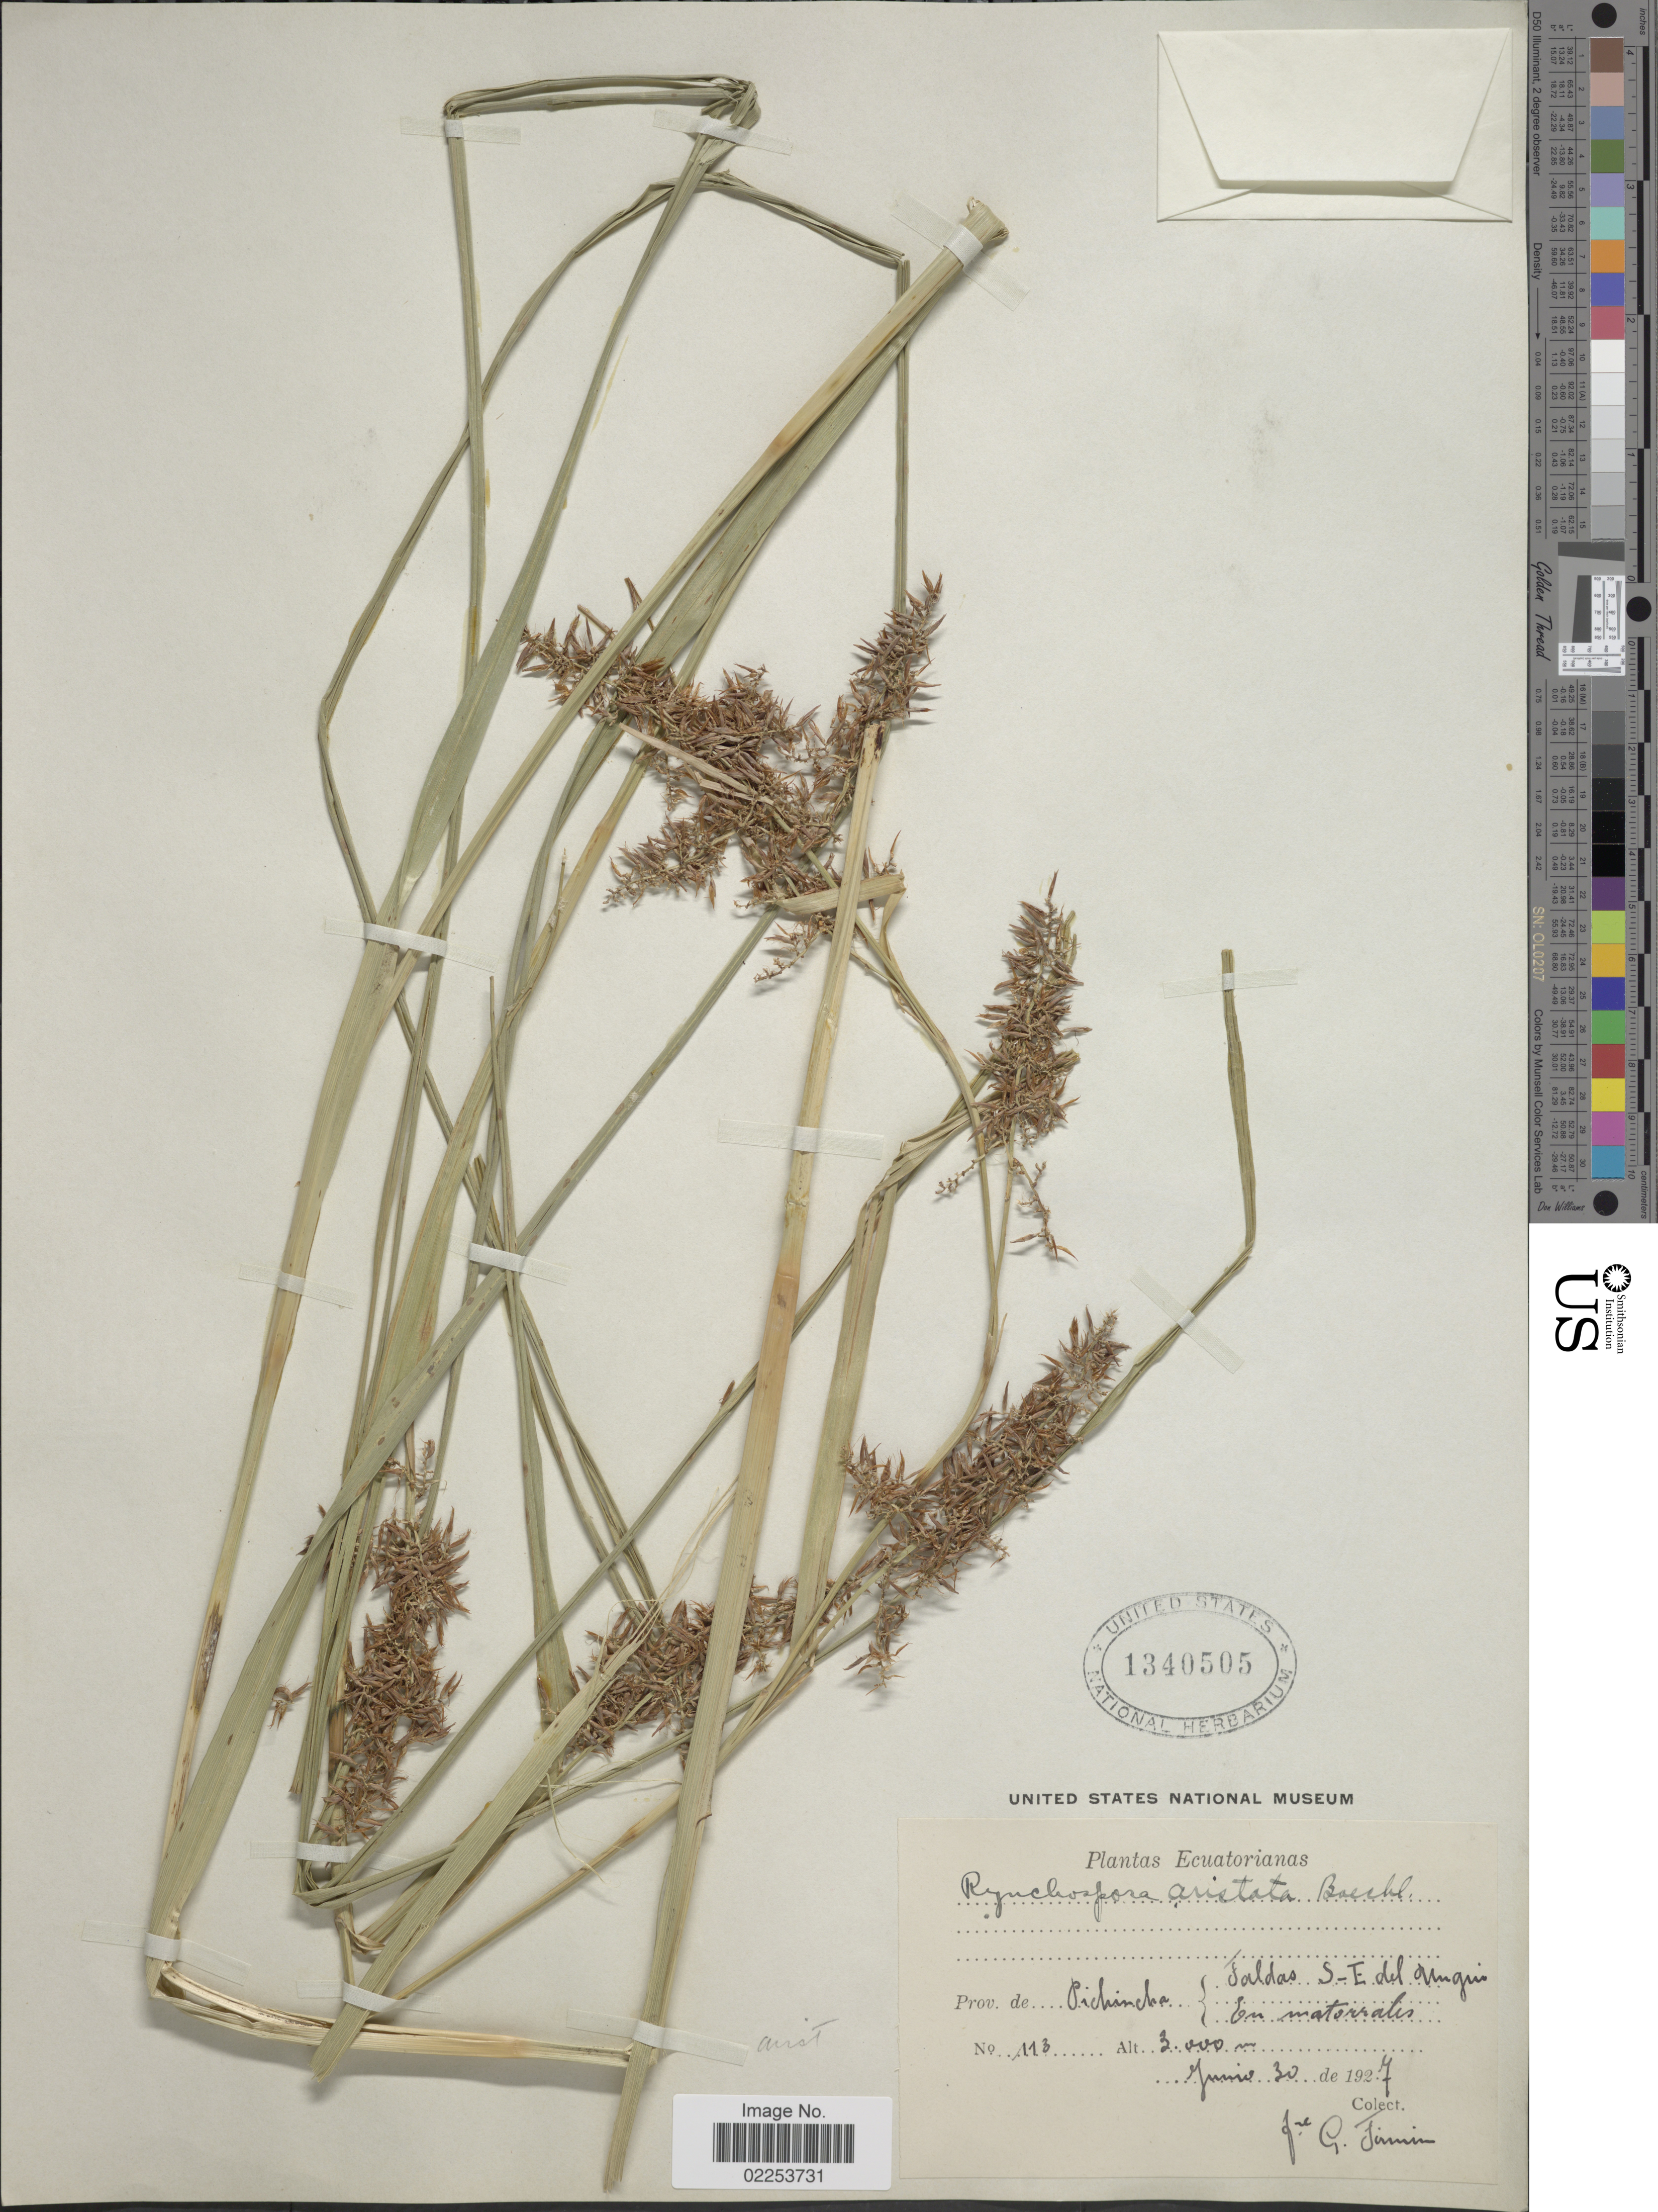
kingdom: Plantae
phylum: Tracheophyta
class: Liliopsida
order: Poales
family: Cyperaceae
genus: Rhynchospora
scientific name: Rhynchospora aristata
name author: Boeckeler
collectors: F. Firmin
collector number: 113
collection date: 1927-06-30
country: Ecuador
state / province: Pichincha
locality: Faldas S-E del Ungui, En matorrales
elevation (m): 3000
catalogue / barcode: US 1340505